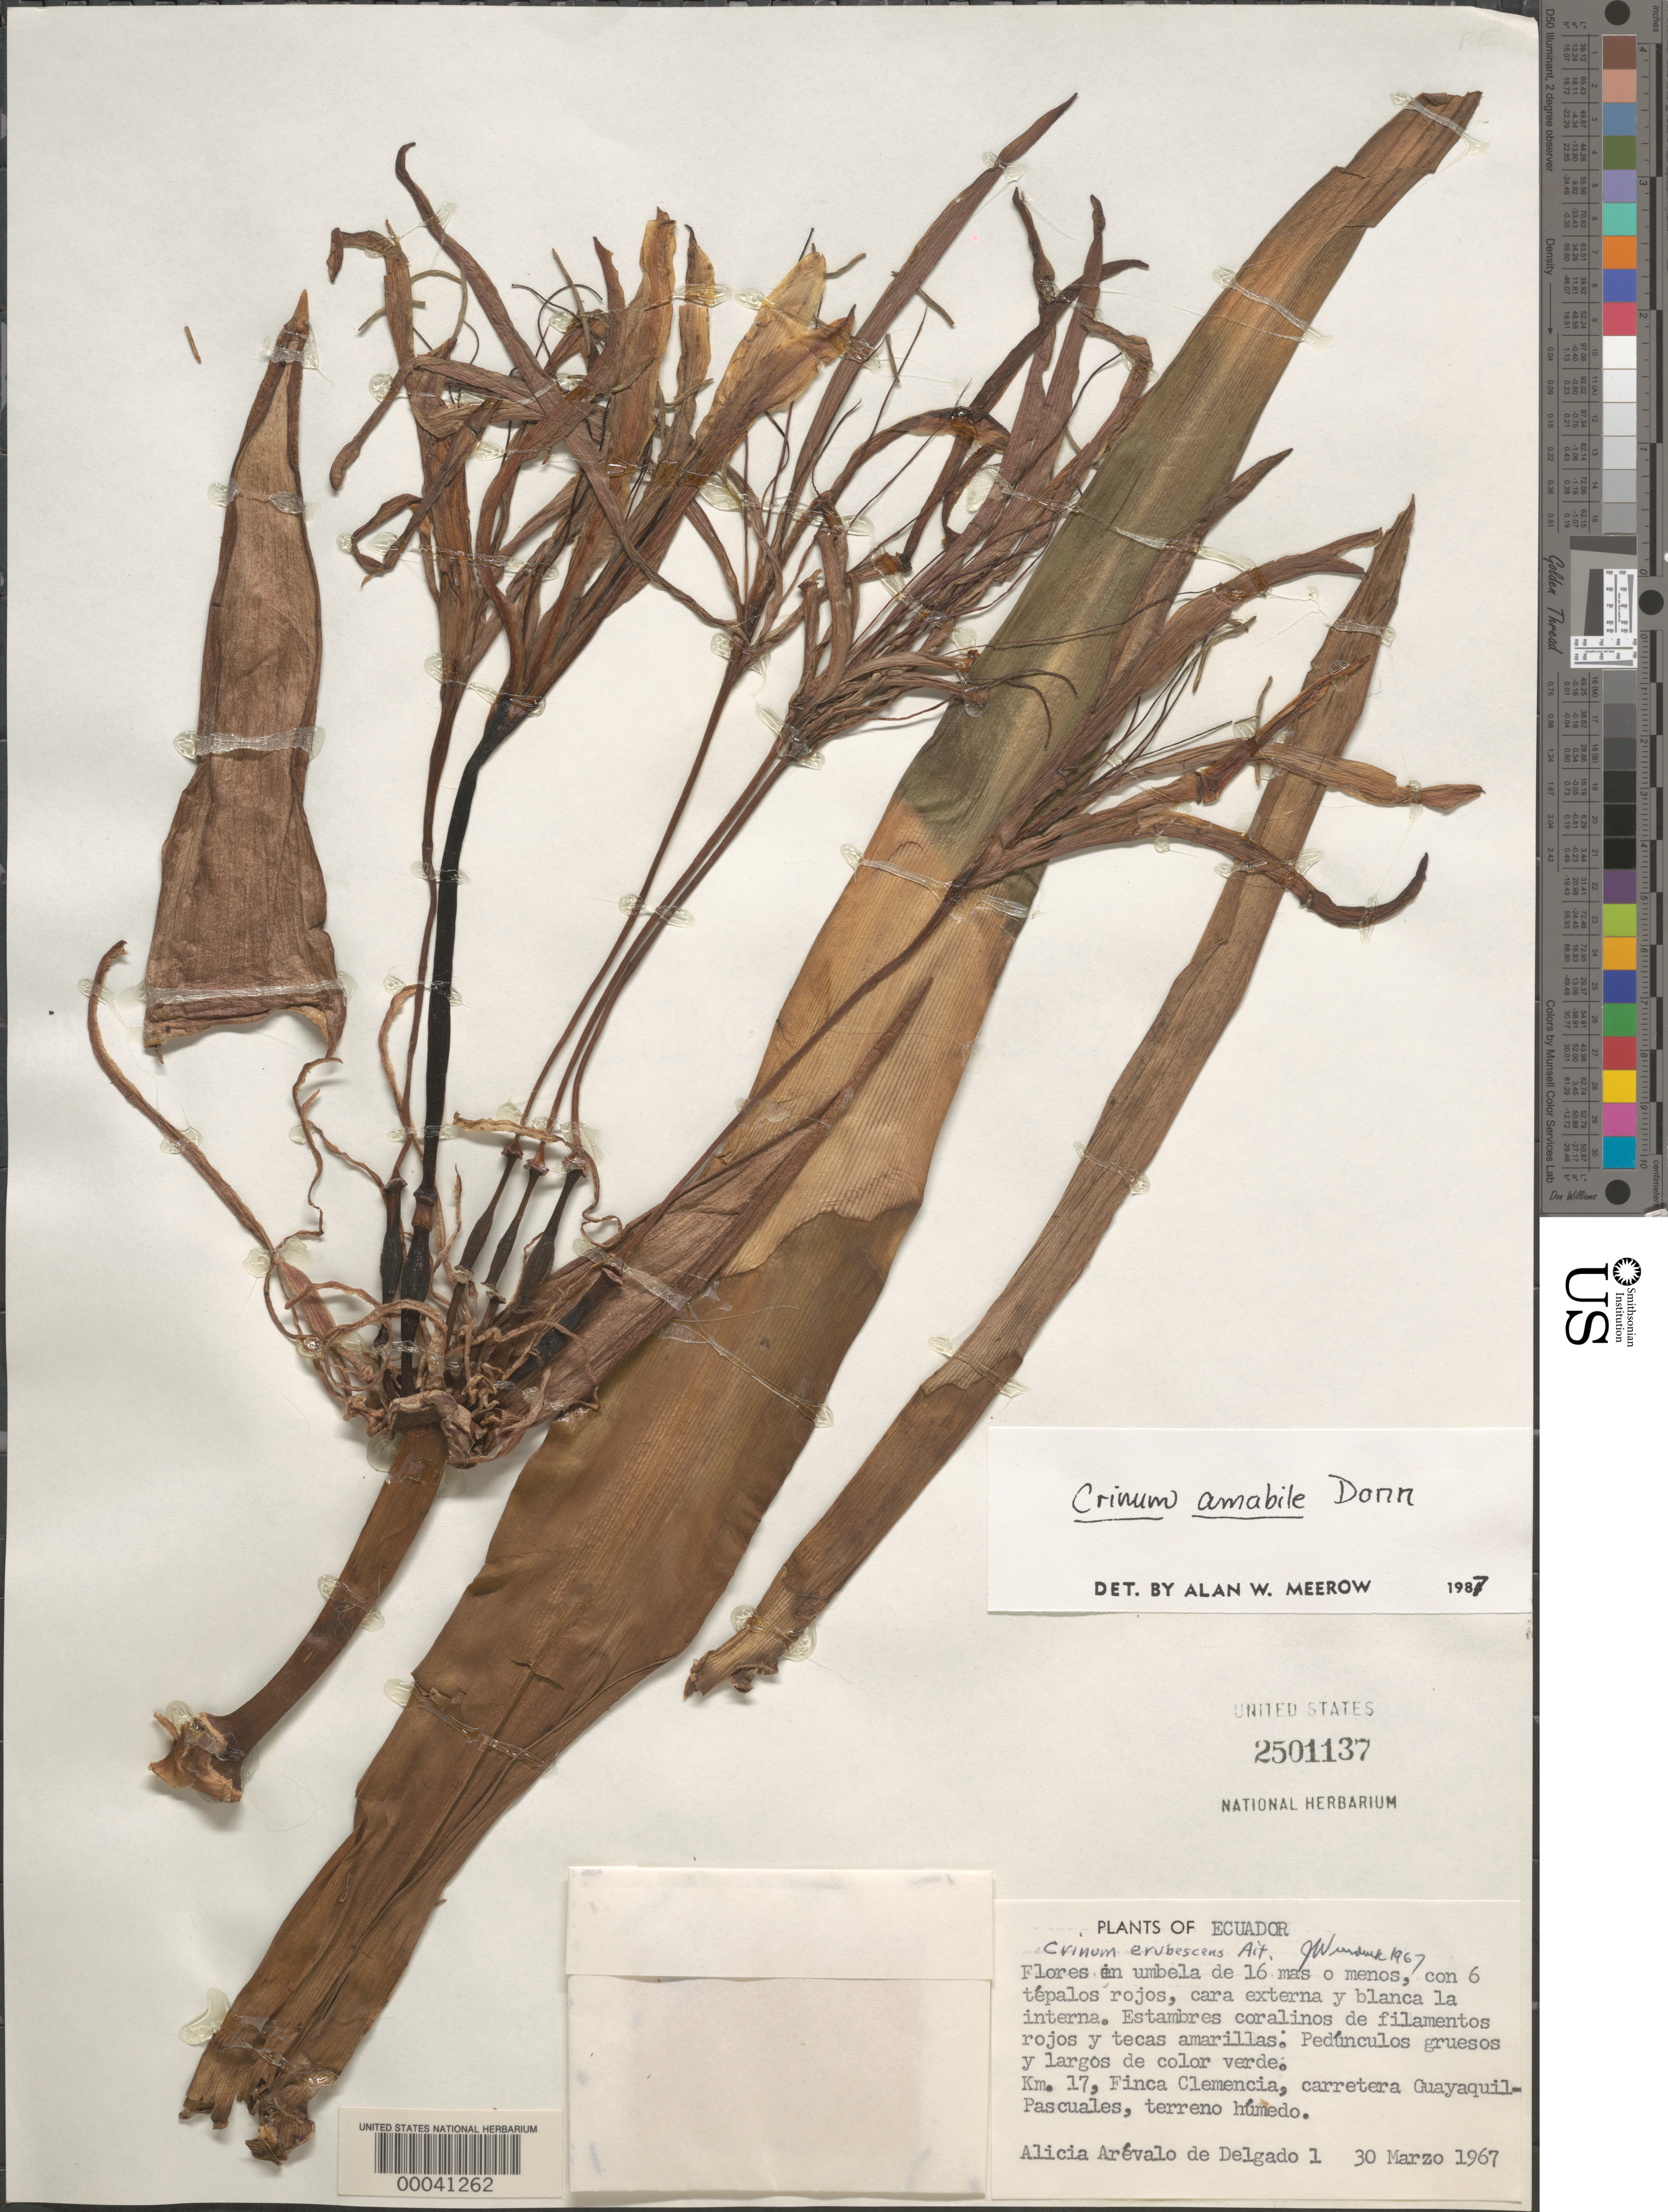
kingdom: Plantae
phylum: Tracheophyta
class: Liliopsida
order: Asparagales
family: Amaryllidaceae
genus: Crinum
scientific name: Crinum x amabile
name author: Donn ex Ker Gawl.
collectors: A. A. Delgado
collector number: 1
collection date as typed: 30 Mar 1967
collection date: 1967-03-30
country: Ecuador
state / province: Guayas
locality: Km. 17, Guayaquil - Pascuales road, Finca Clemencia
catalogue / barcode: US 2501137